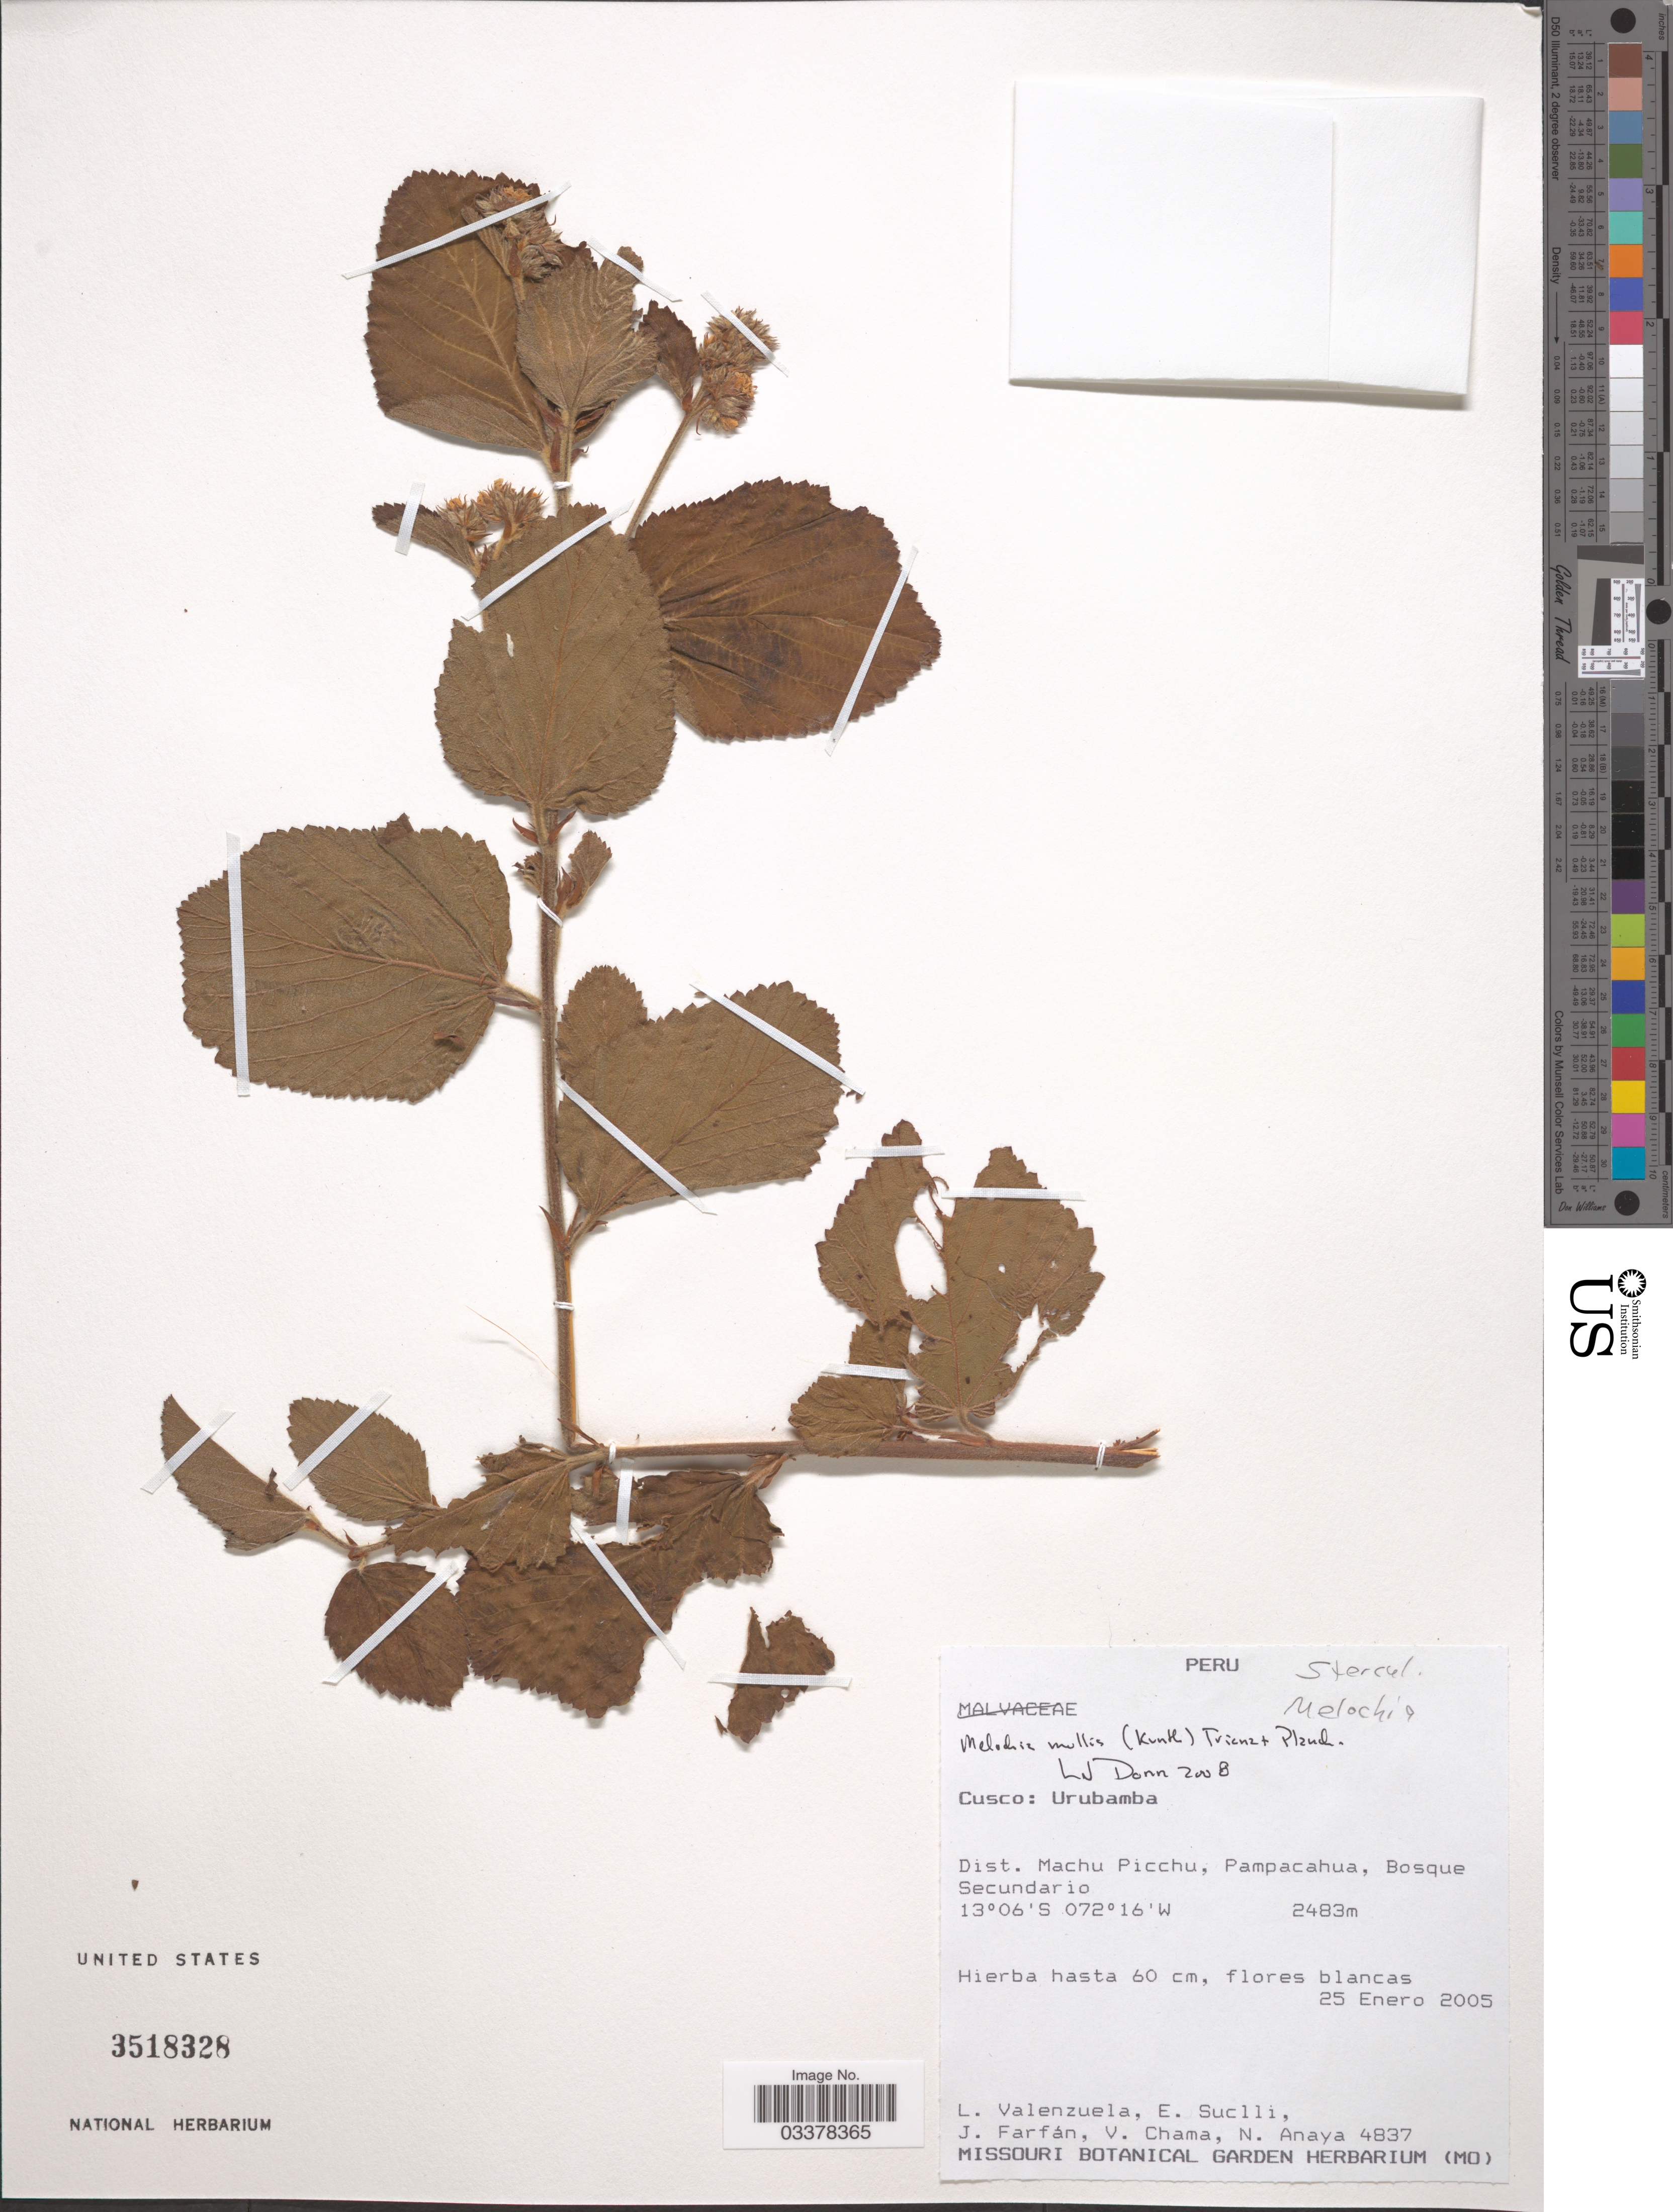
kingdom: Plantae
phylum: Tracheophyta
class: Magnoliopsida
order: Malvales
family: Malvaceae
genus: Melochia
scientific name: Melochia mollis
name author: (Kunth) Triana & Planch.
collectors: L. Valenzuela, E. Suclli, J. Farfán, V. Chama & N. Anaya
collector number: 4837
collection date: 2005-01-25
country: Peru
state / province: Cusco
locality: Urubamba. Dist. Machu Picchu, Pampacahua.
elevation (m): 2483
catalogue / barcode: US 3518328